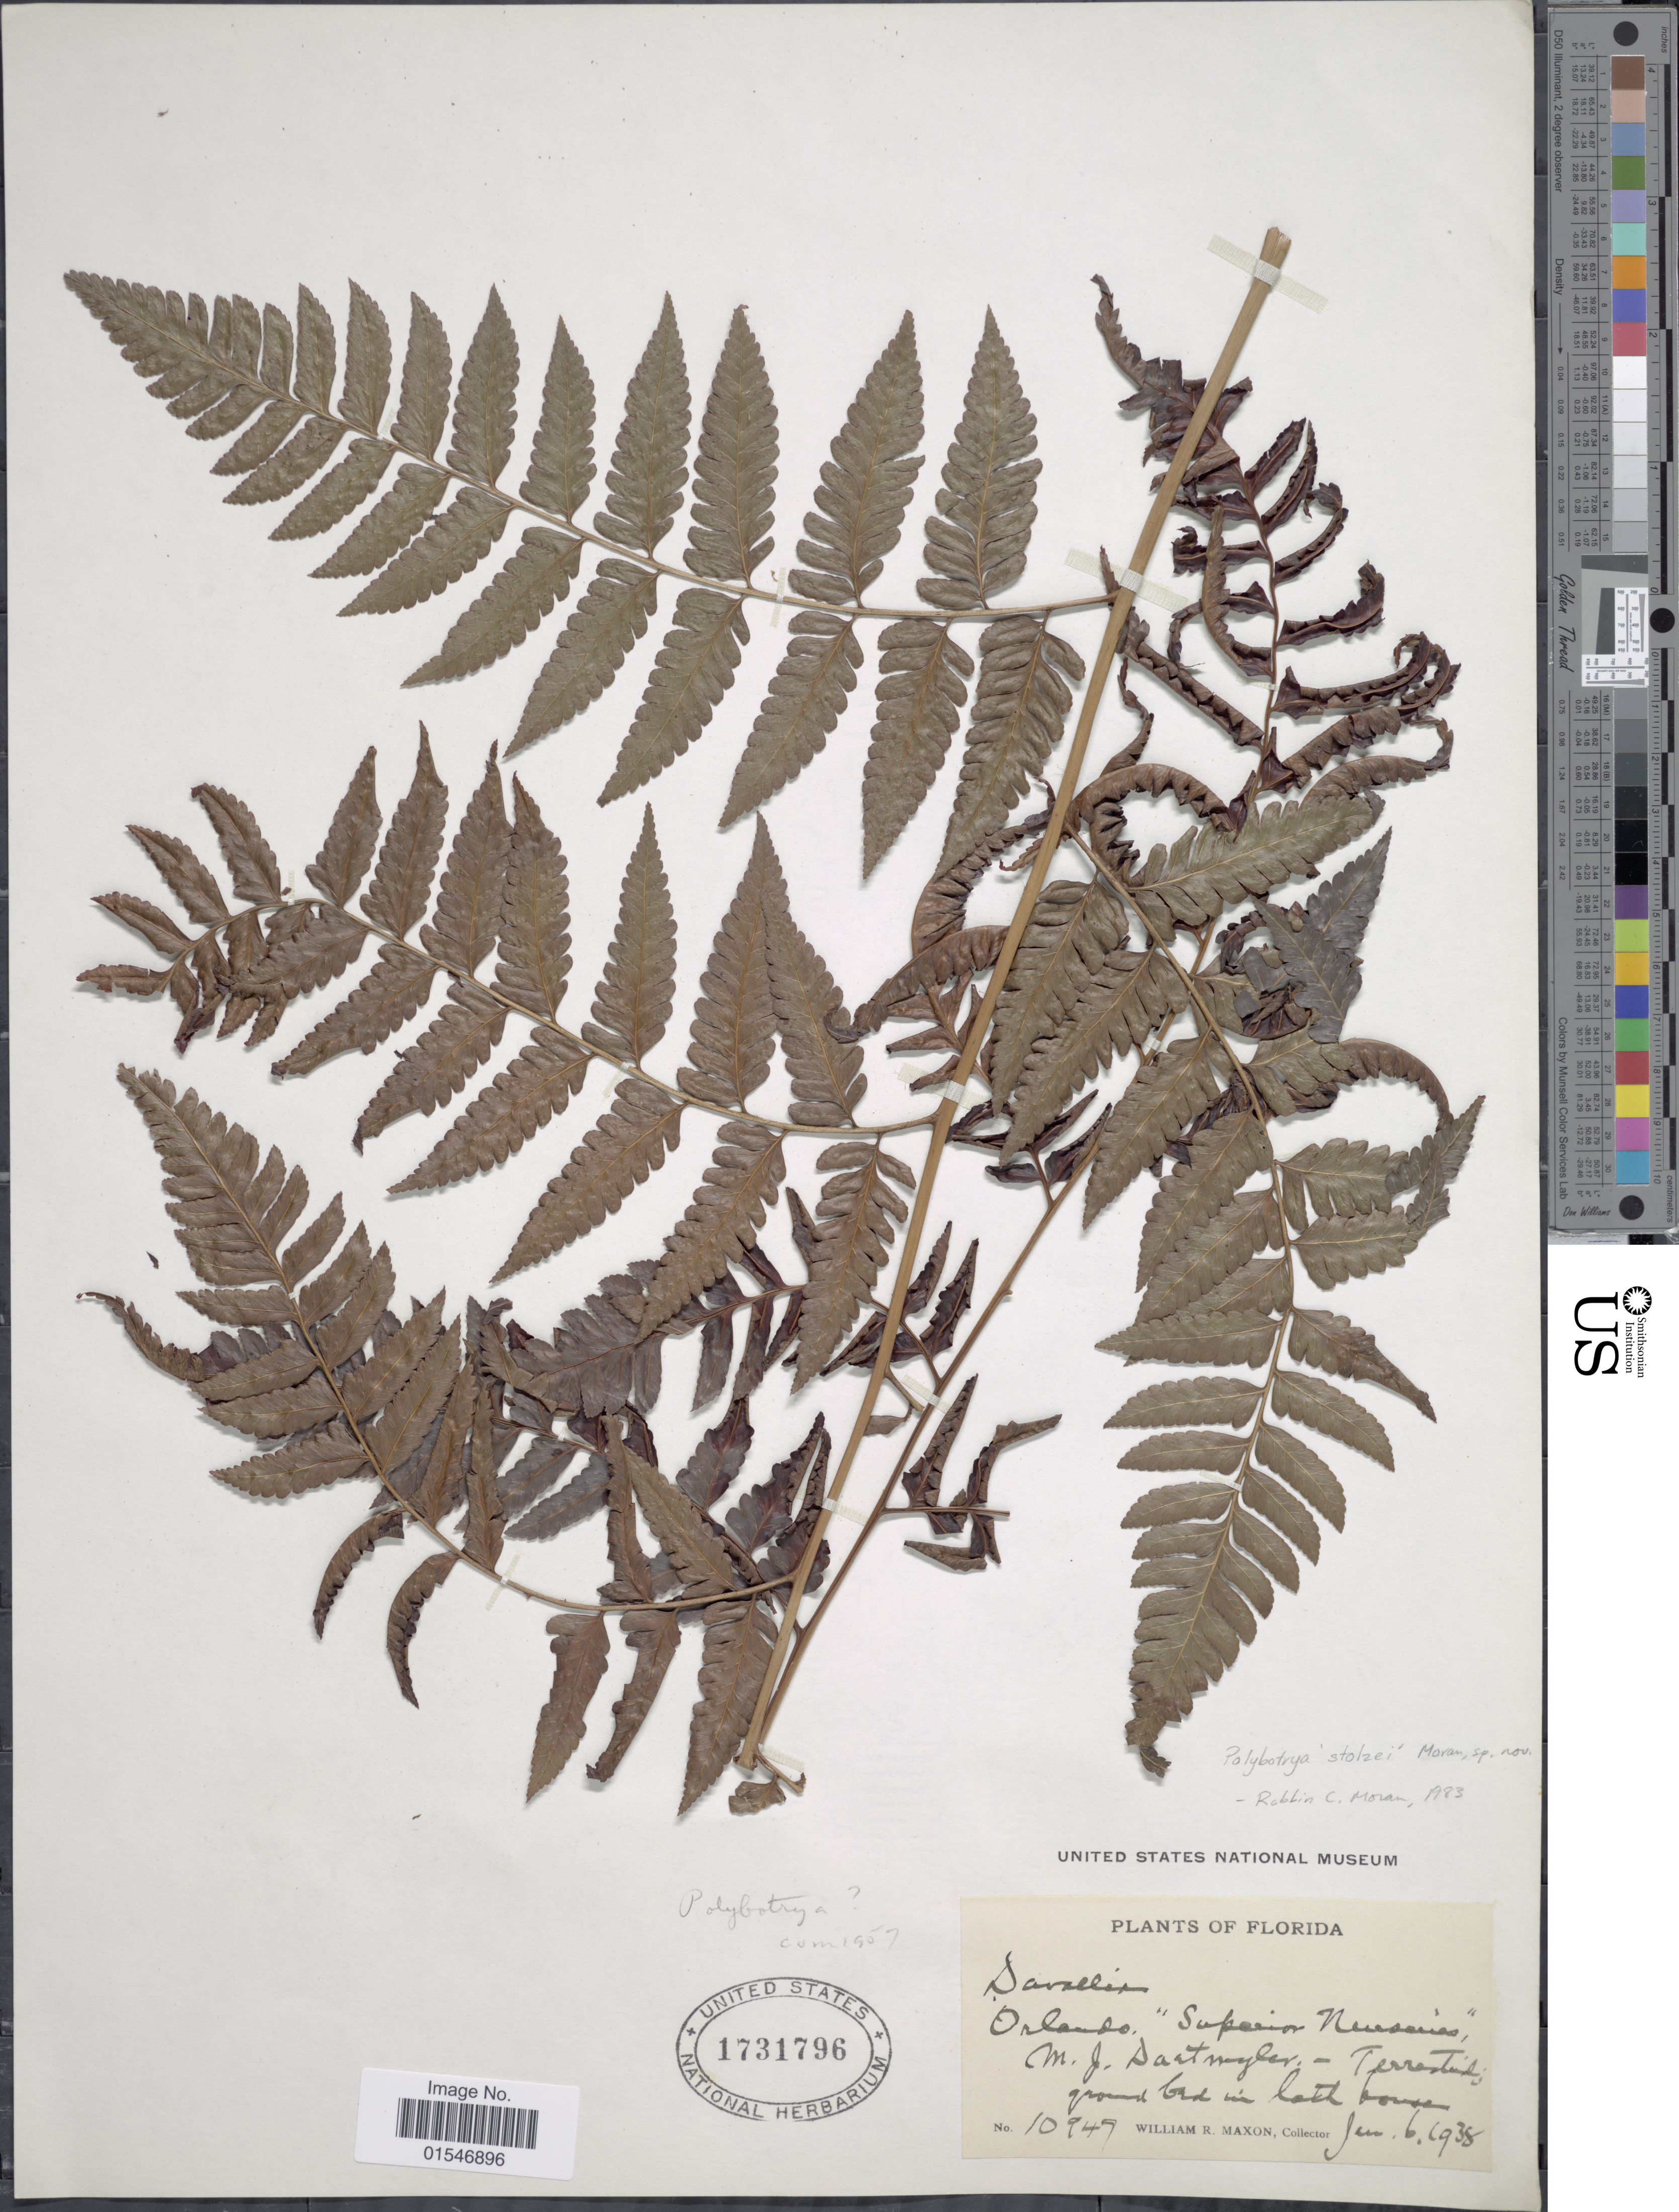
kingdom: Plantae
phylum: Tracheophyta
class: Polypodiopsida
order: Polypodiales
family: Dryopteridaceae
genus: Polybotrya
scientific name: Polybotrya stolzei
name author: R.C. Moran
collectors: W. R. Maxon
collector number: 10947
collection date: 1938-01-06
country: United States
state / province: Florida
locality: Orlando. "Superior Nurseries", M.J. Daetwyler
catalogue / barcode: US 1731796